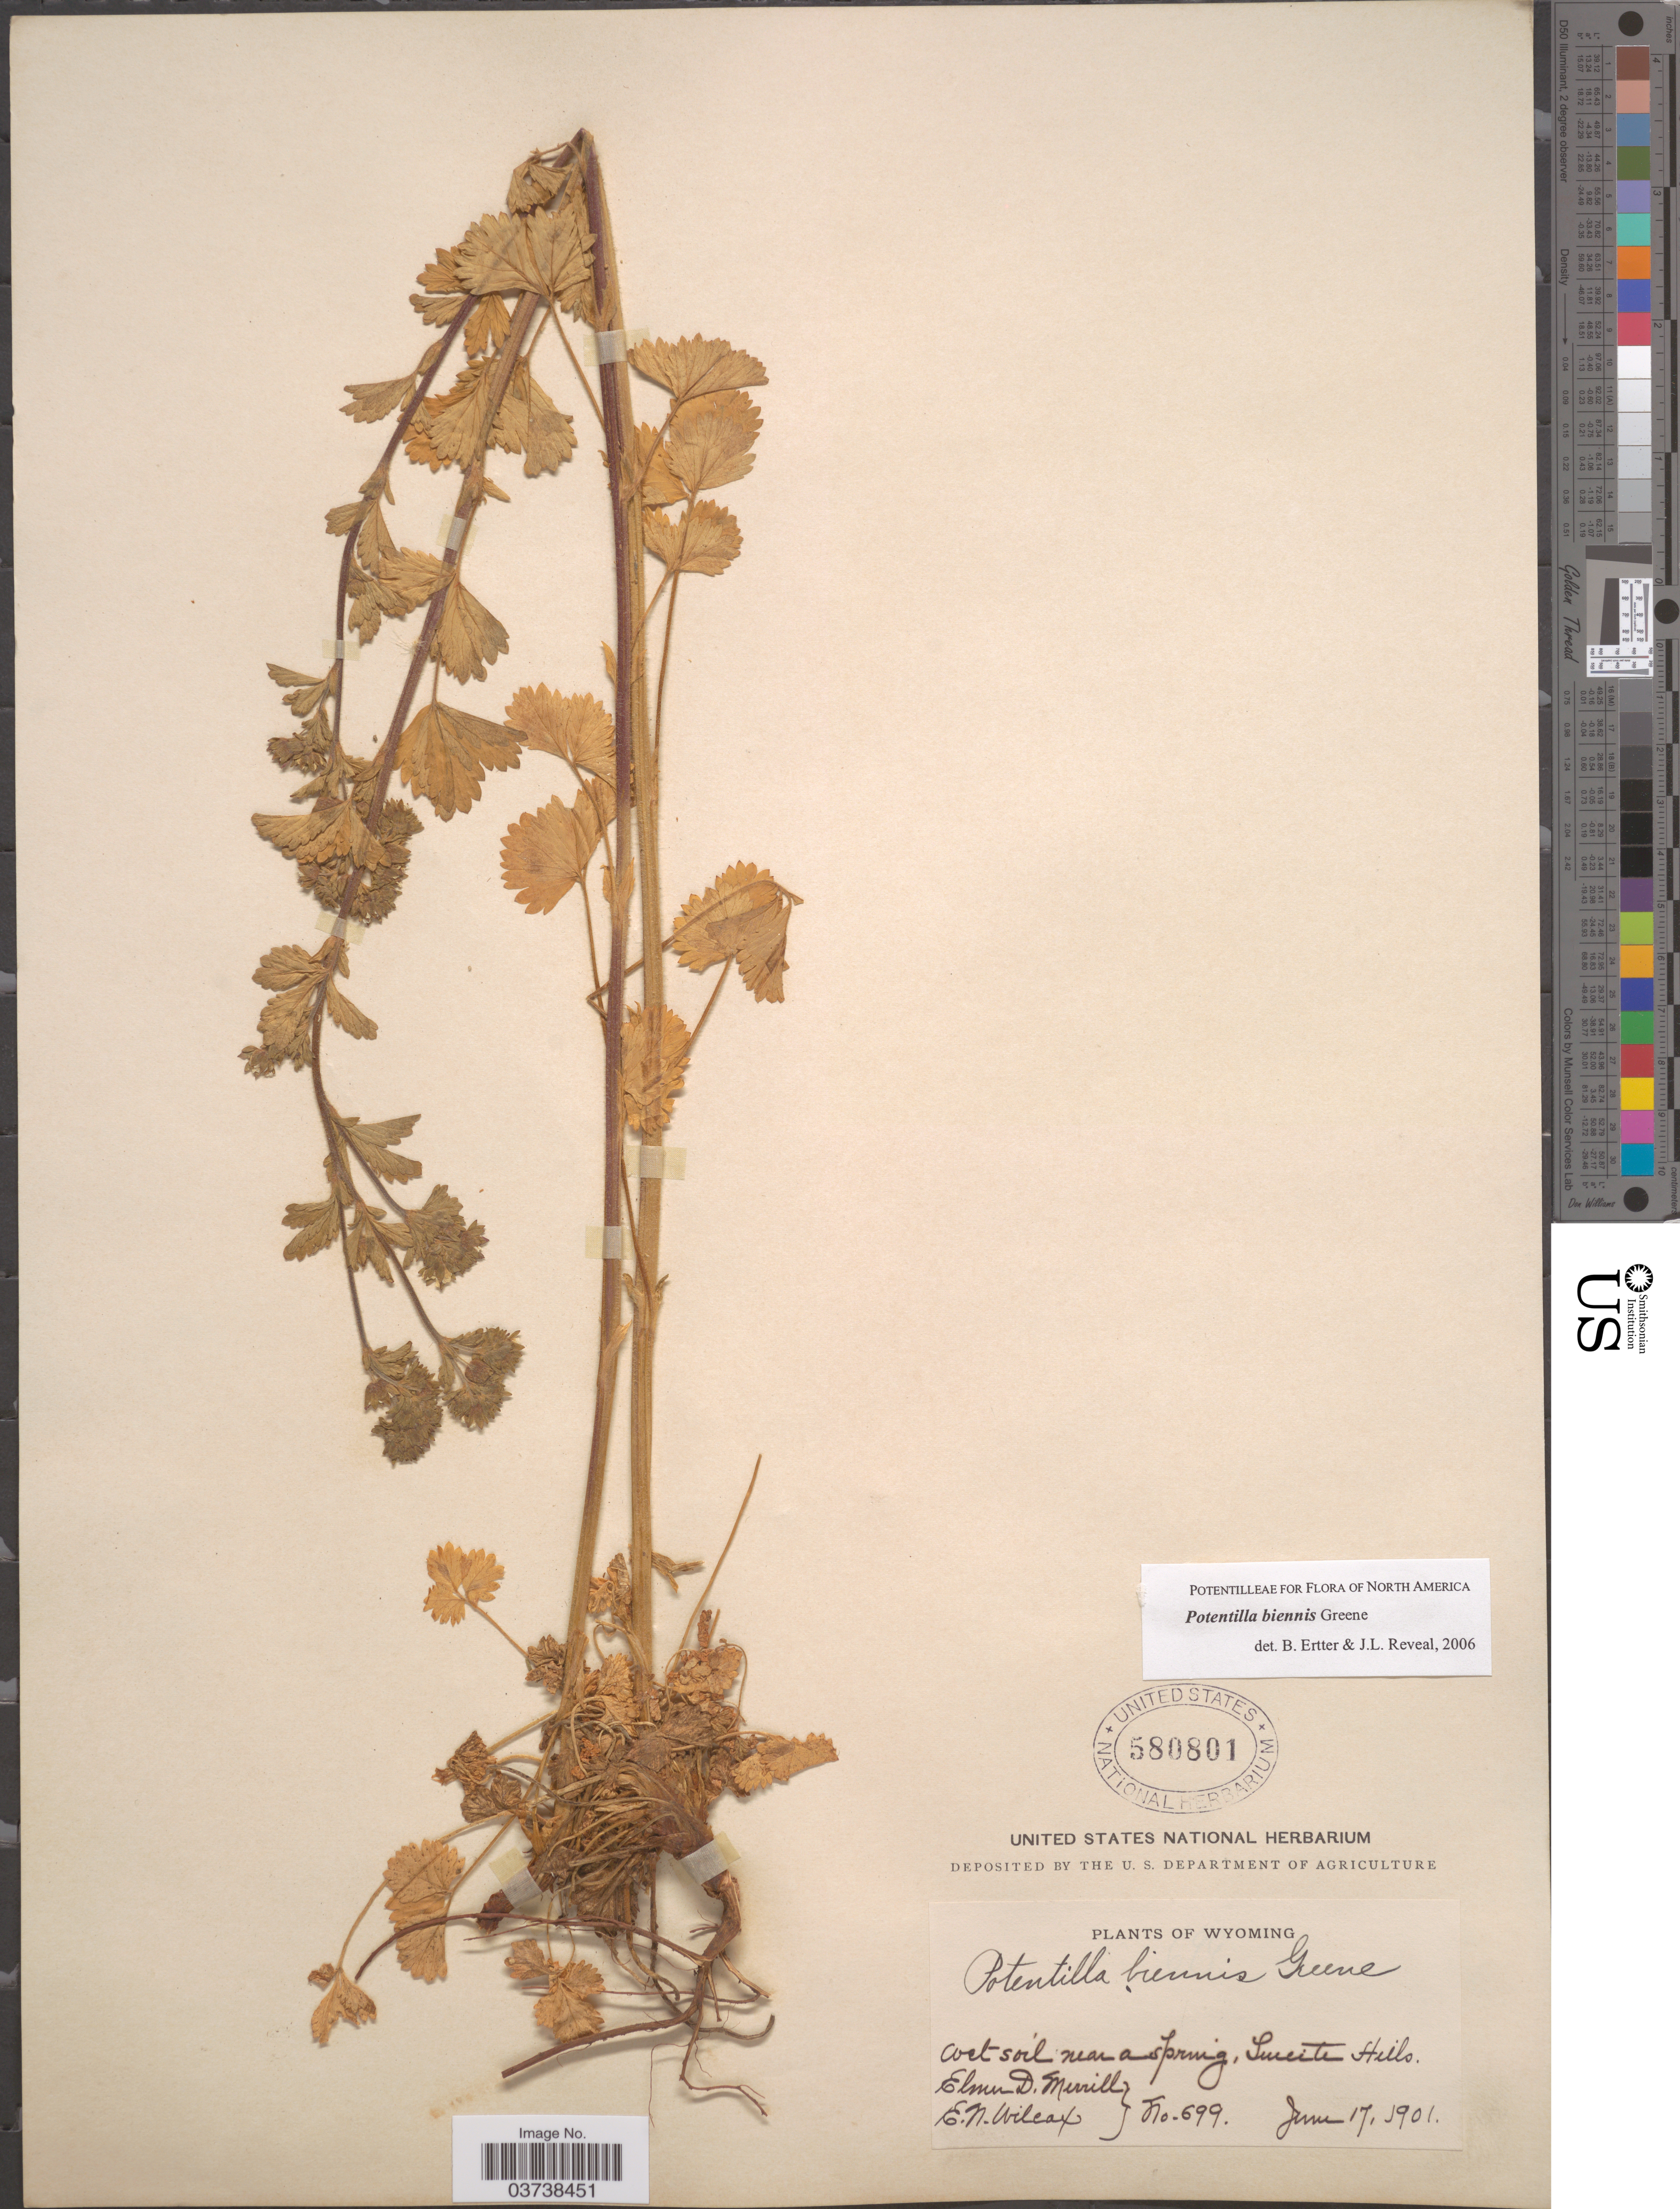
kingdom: Plantae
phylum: Tracheophyta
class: Magnoliopsida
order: Rosales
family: Rosaceae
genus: Potentilla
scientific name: Potentilla biennis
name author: Greene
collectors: E. D. Merrill & E. Wilcox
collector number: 699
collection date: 1901-06-17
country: United States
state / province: Wyoming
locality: Near a spring, Leucite Hills.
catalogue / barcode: US 580801